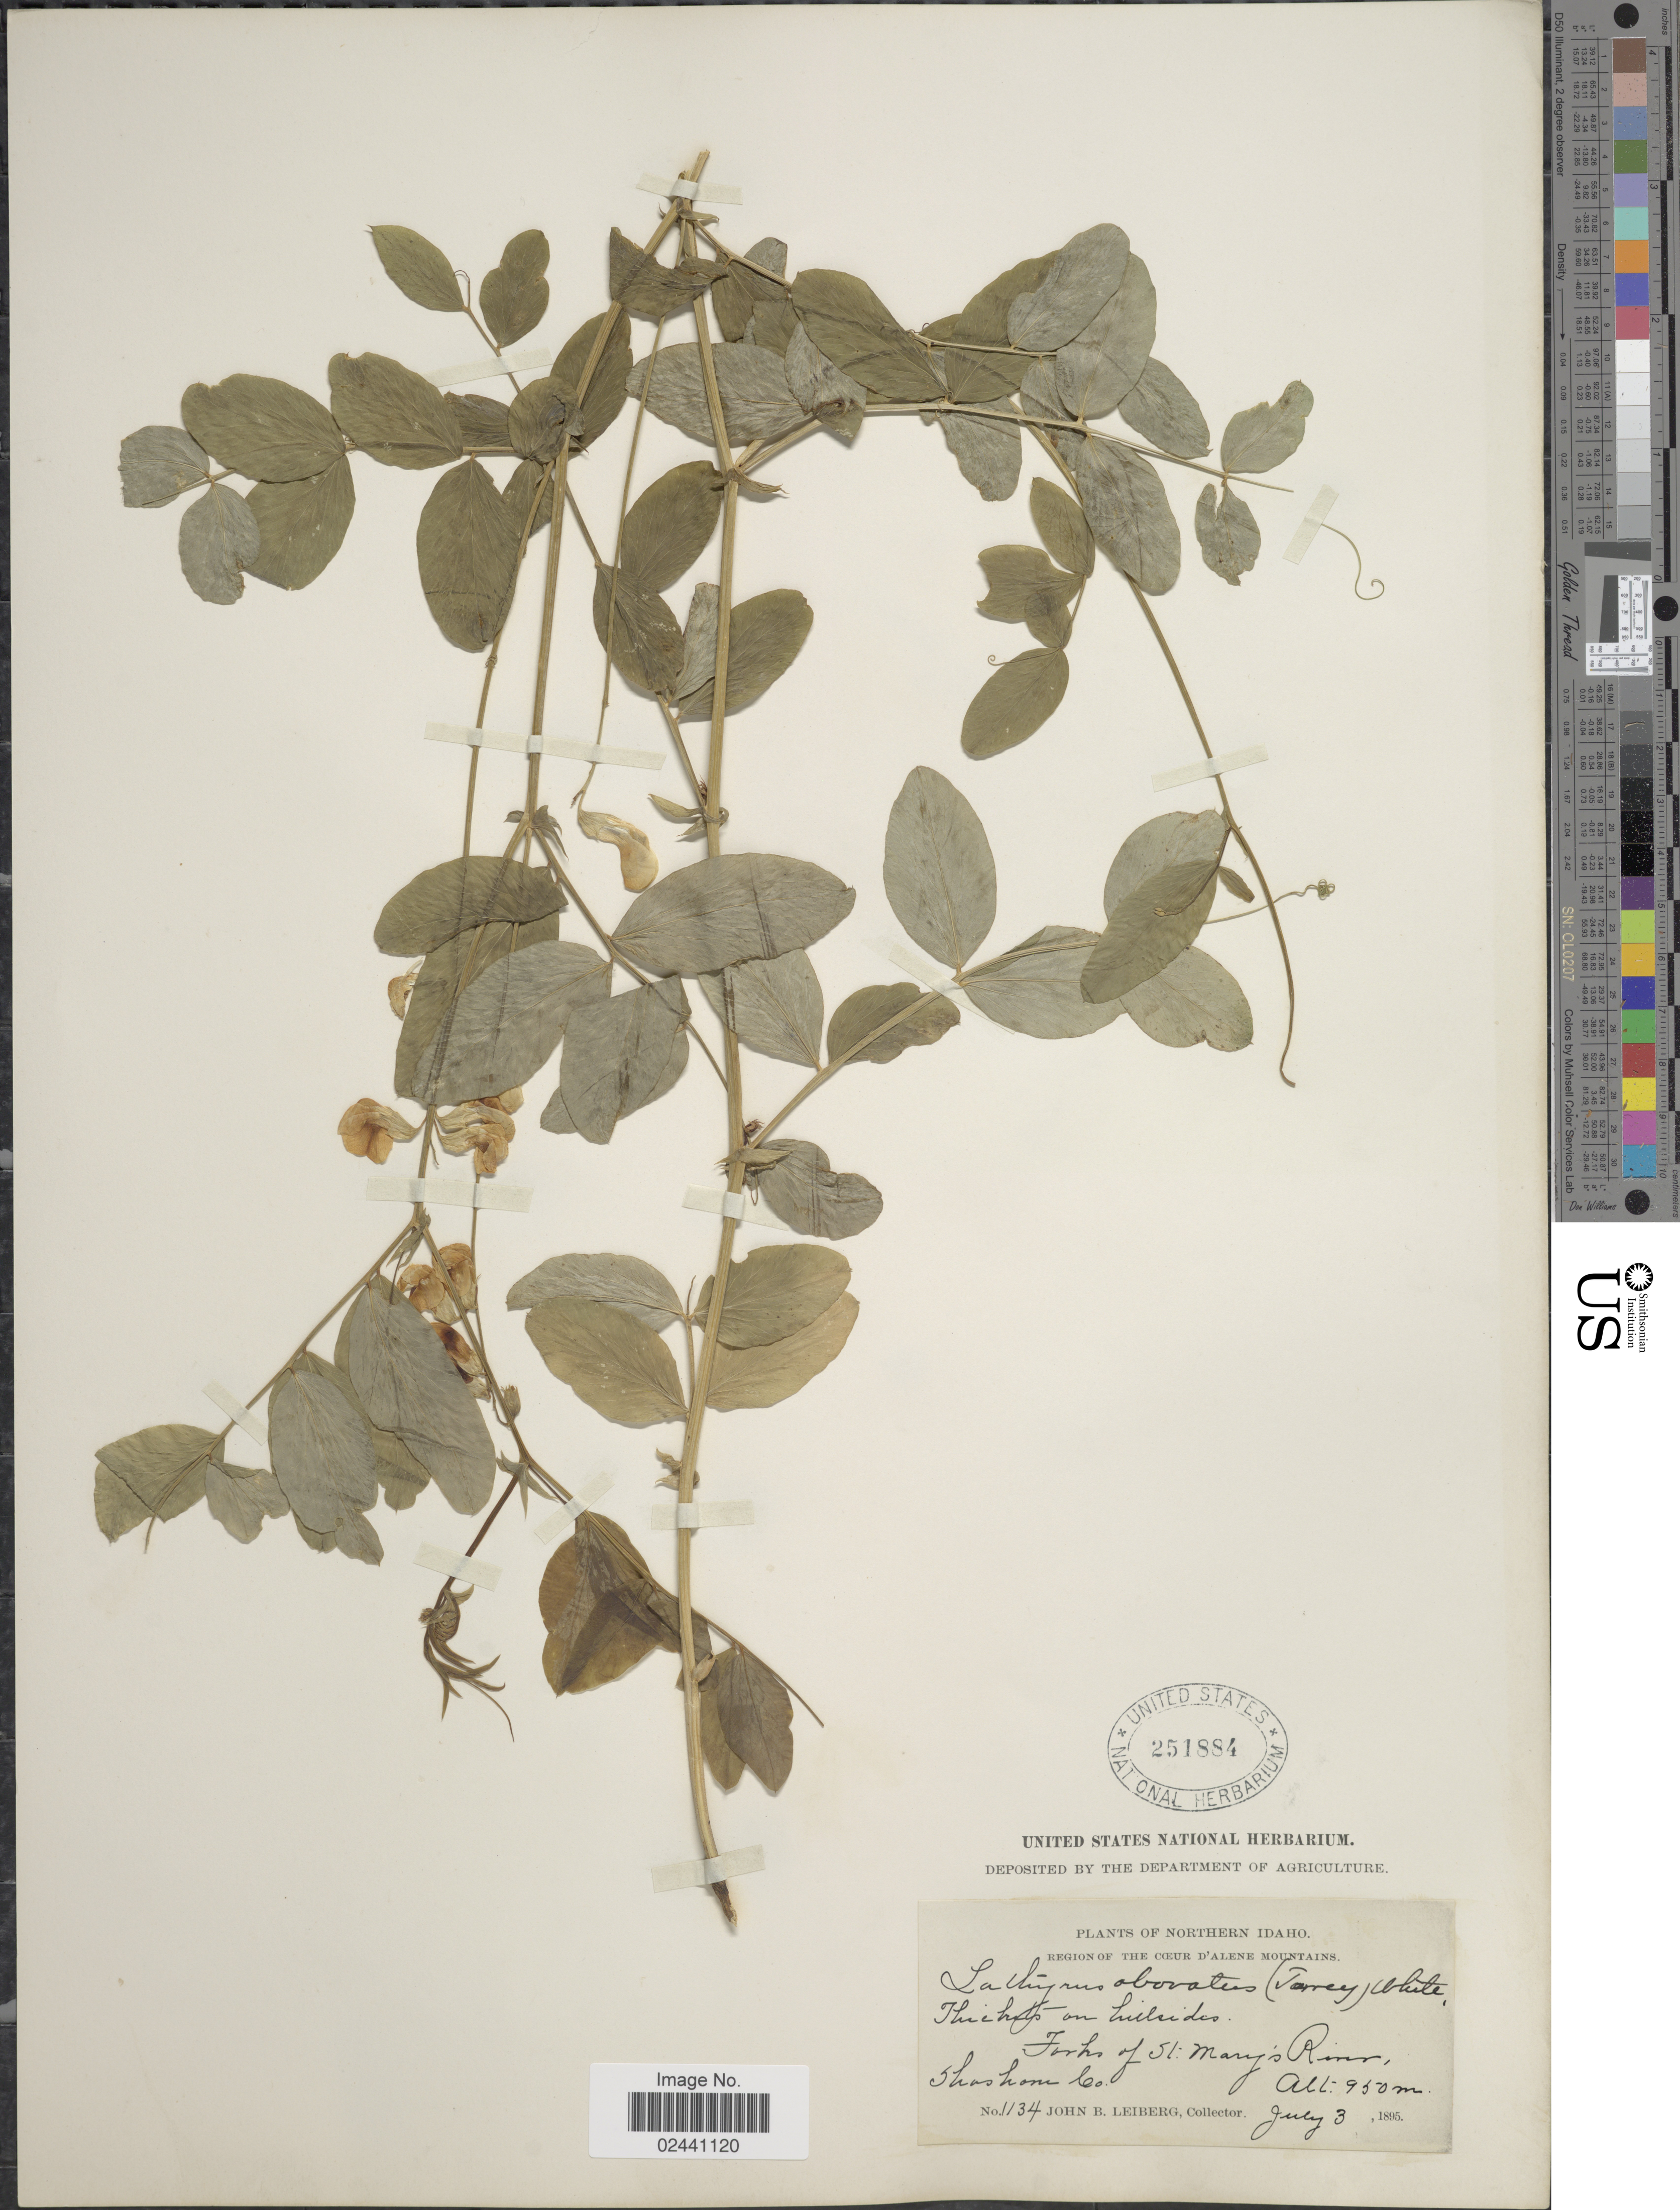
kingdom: Plantae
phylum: Tracheophyta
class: Magnoliopsida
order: Fabales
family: Fabaceae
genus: Lathyrus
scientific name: Lathyrus nevadensis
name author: S. Watson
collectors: J. B. Leiberg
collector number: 1134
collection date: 1895-07-03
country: United States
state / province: Idaho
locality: Northern Idaho. Forks of St. Mary's River, Shashom Co.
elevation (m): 950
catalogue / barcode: US 251884